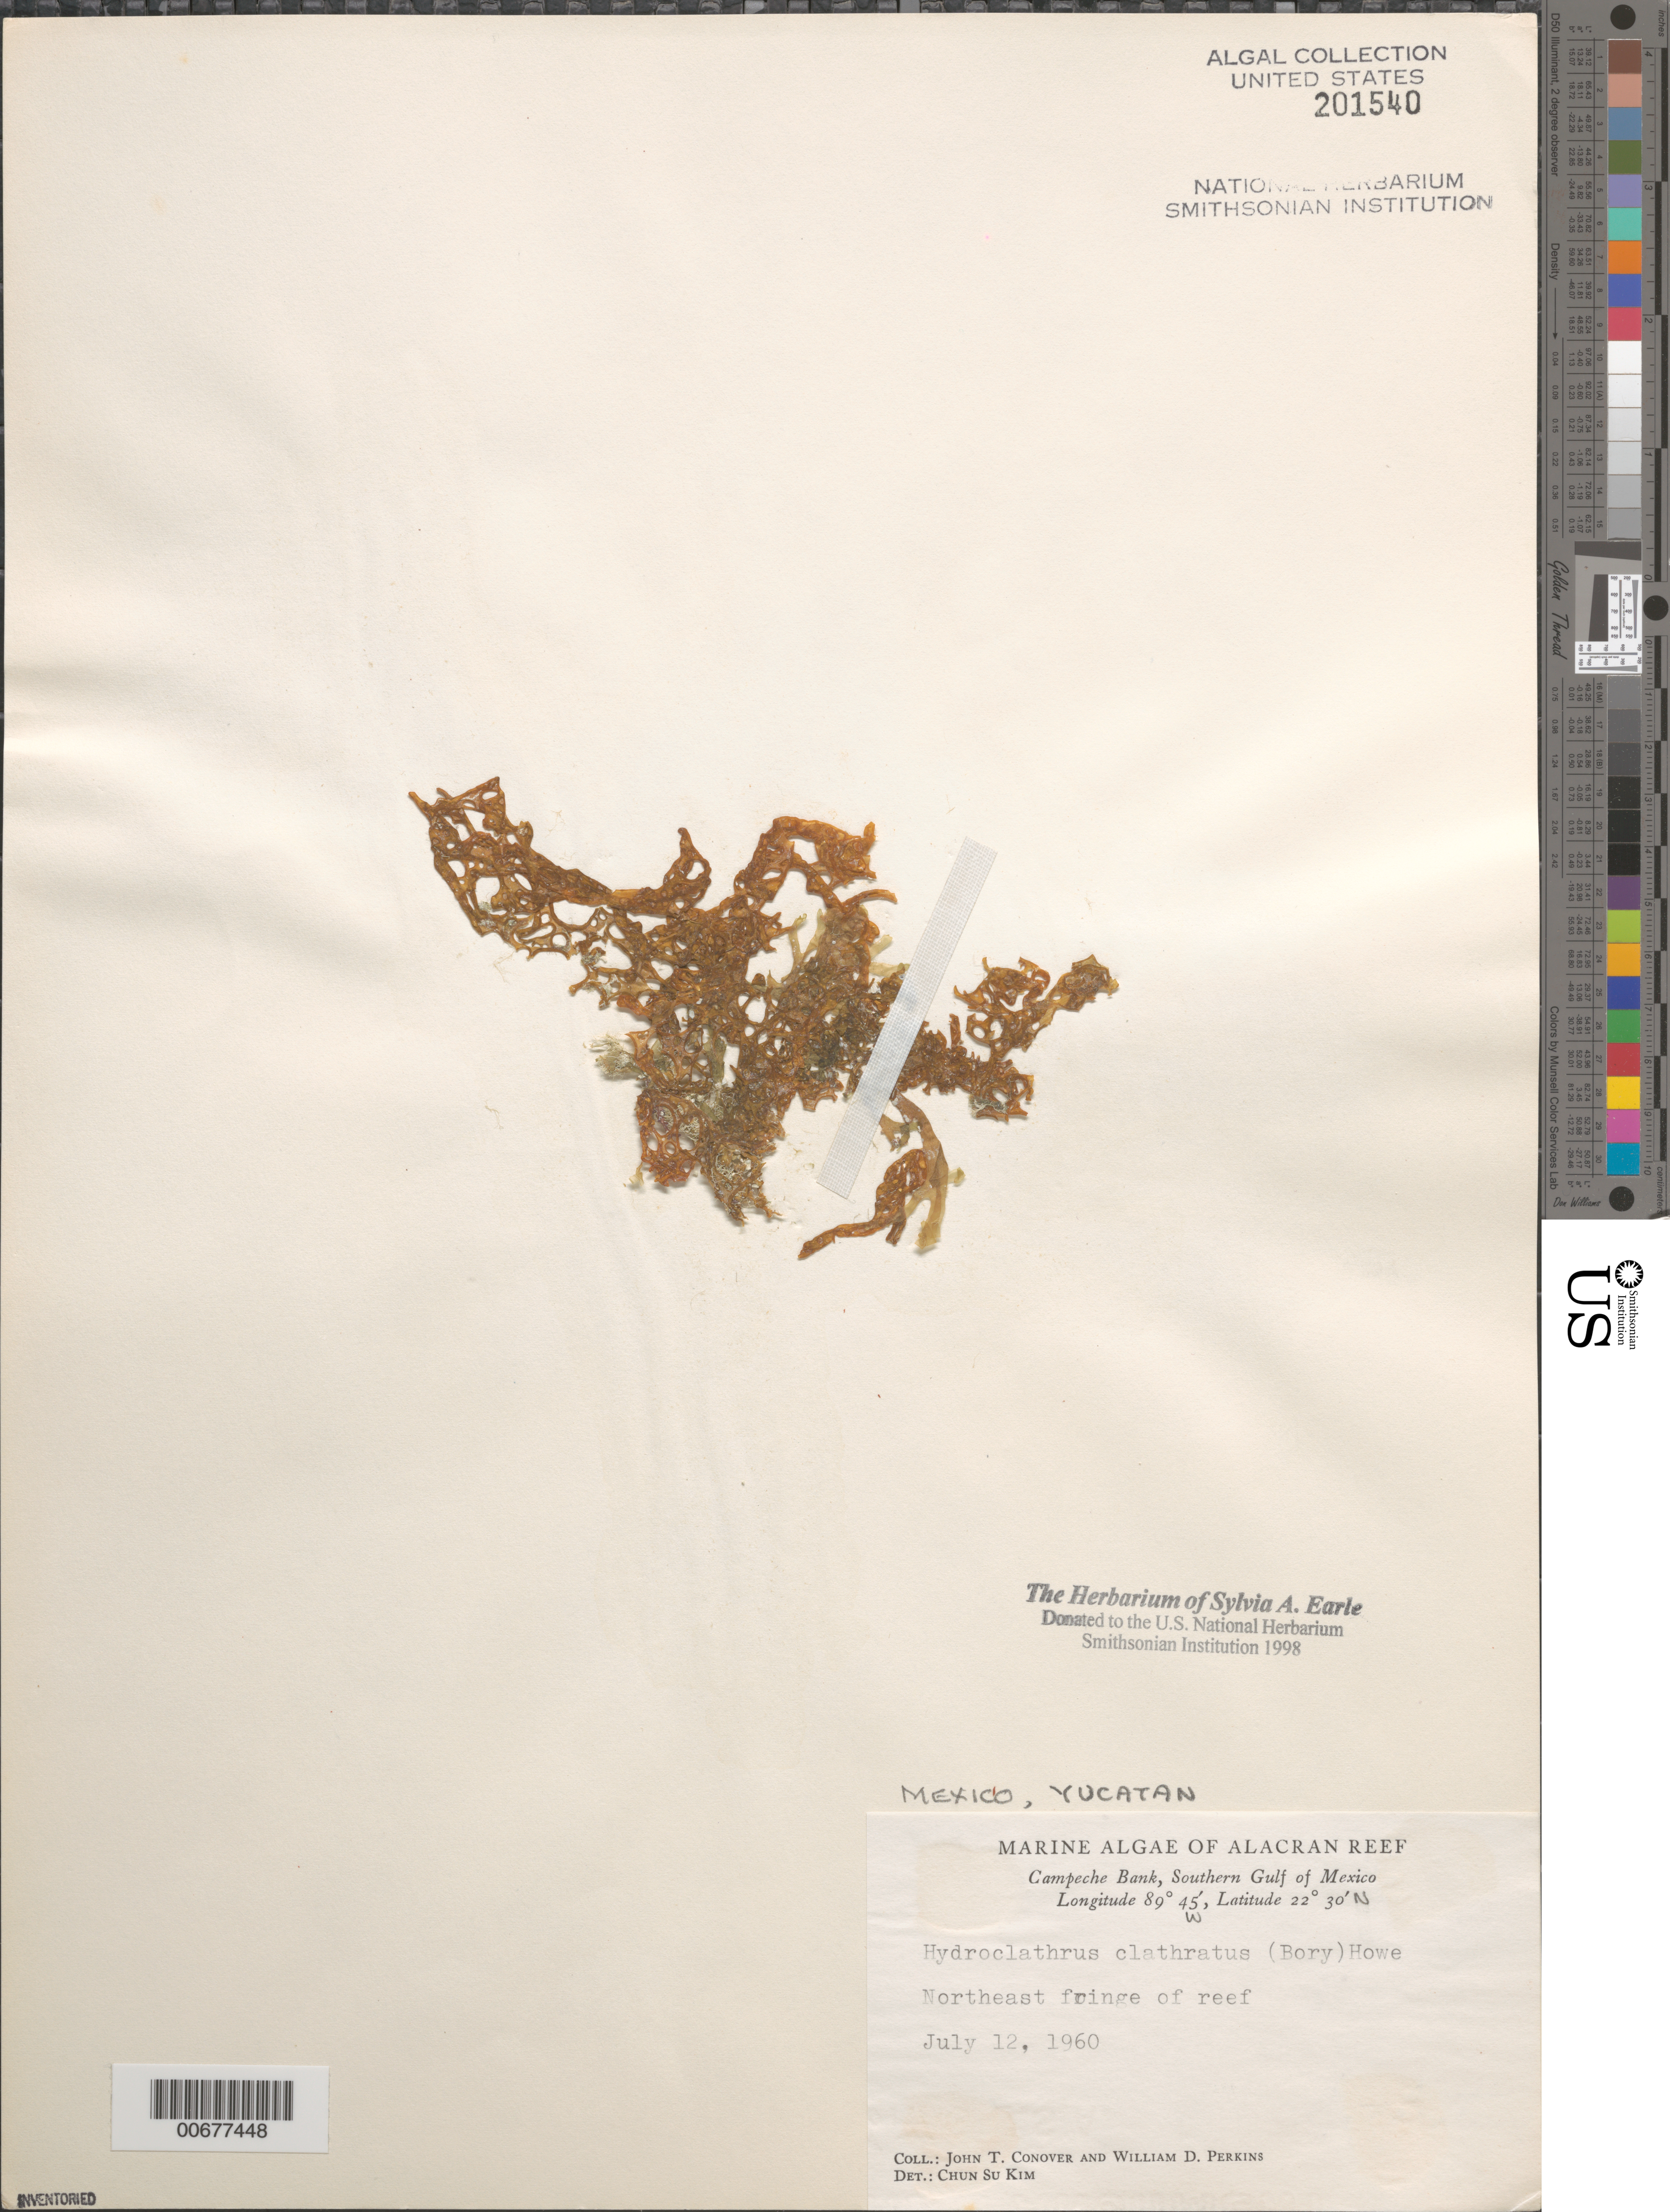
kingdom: Chromista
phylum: Ochrophyta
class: Phaeophyceae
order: Scytosiphonales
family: Scytosiphonaceae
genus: Hydroclathrus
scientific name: Hydroclathrus clathratus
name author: (C. Agardh) M. Howe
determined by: Kim, Chun Su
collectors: J. T. Conover & W. D. Perkins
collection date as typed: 12 Jul 1960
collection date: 1960-07-12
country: Mexico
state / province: Yucatán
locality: Alacran Reef, Campeche Bank, southern Gulf of Mexico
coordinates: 22 30' N, 89 45' W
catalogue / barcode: US 201540